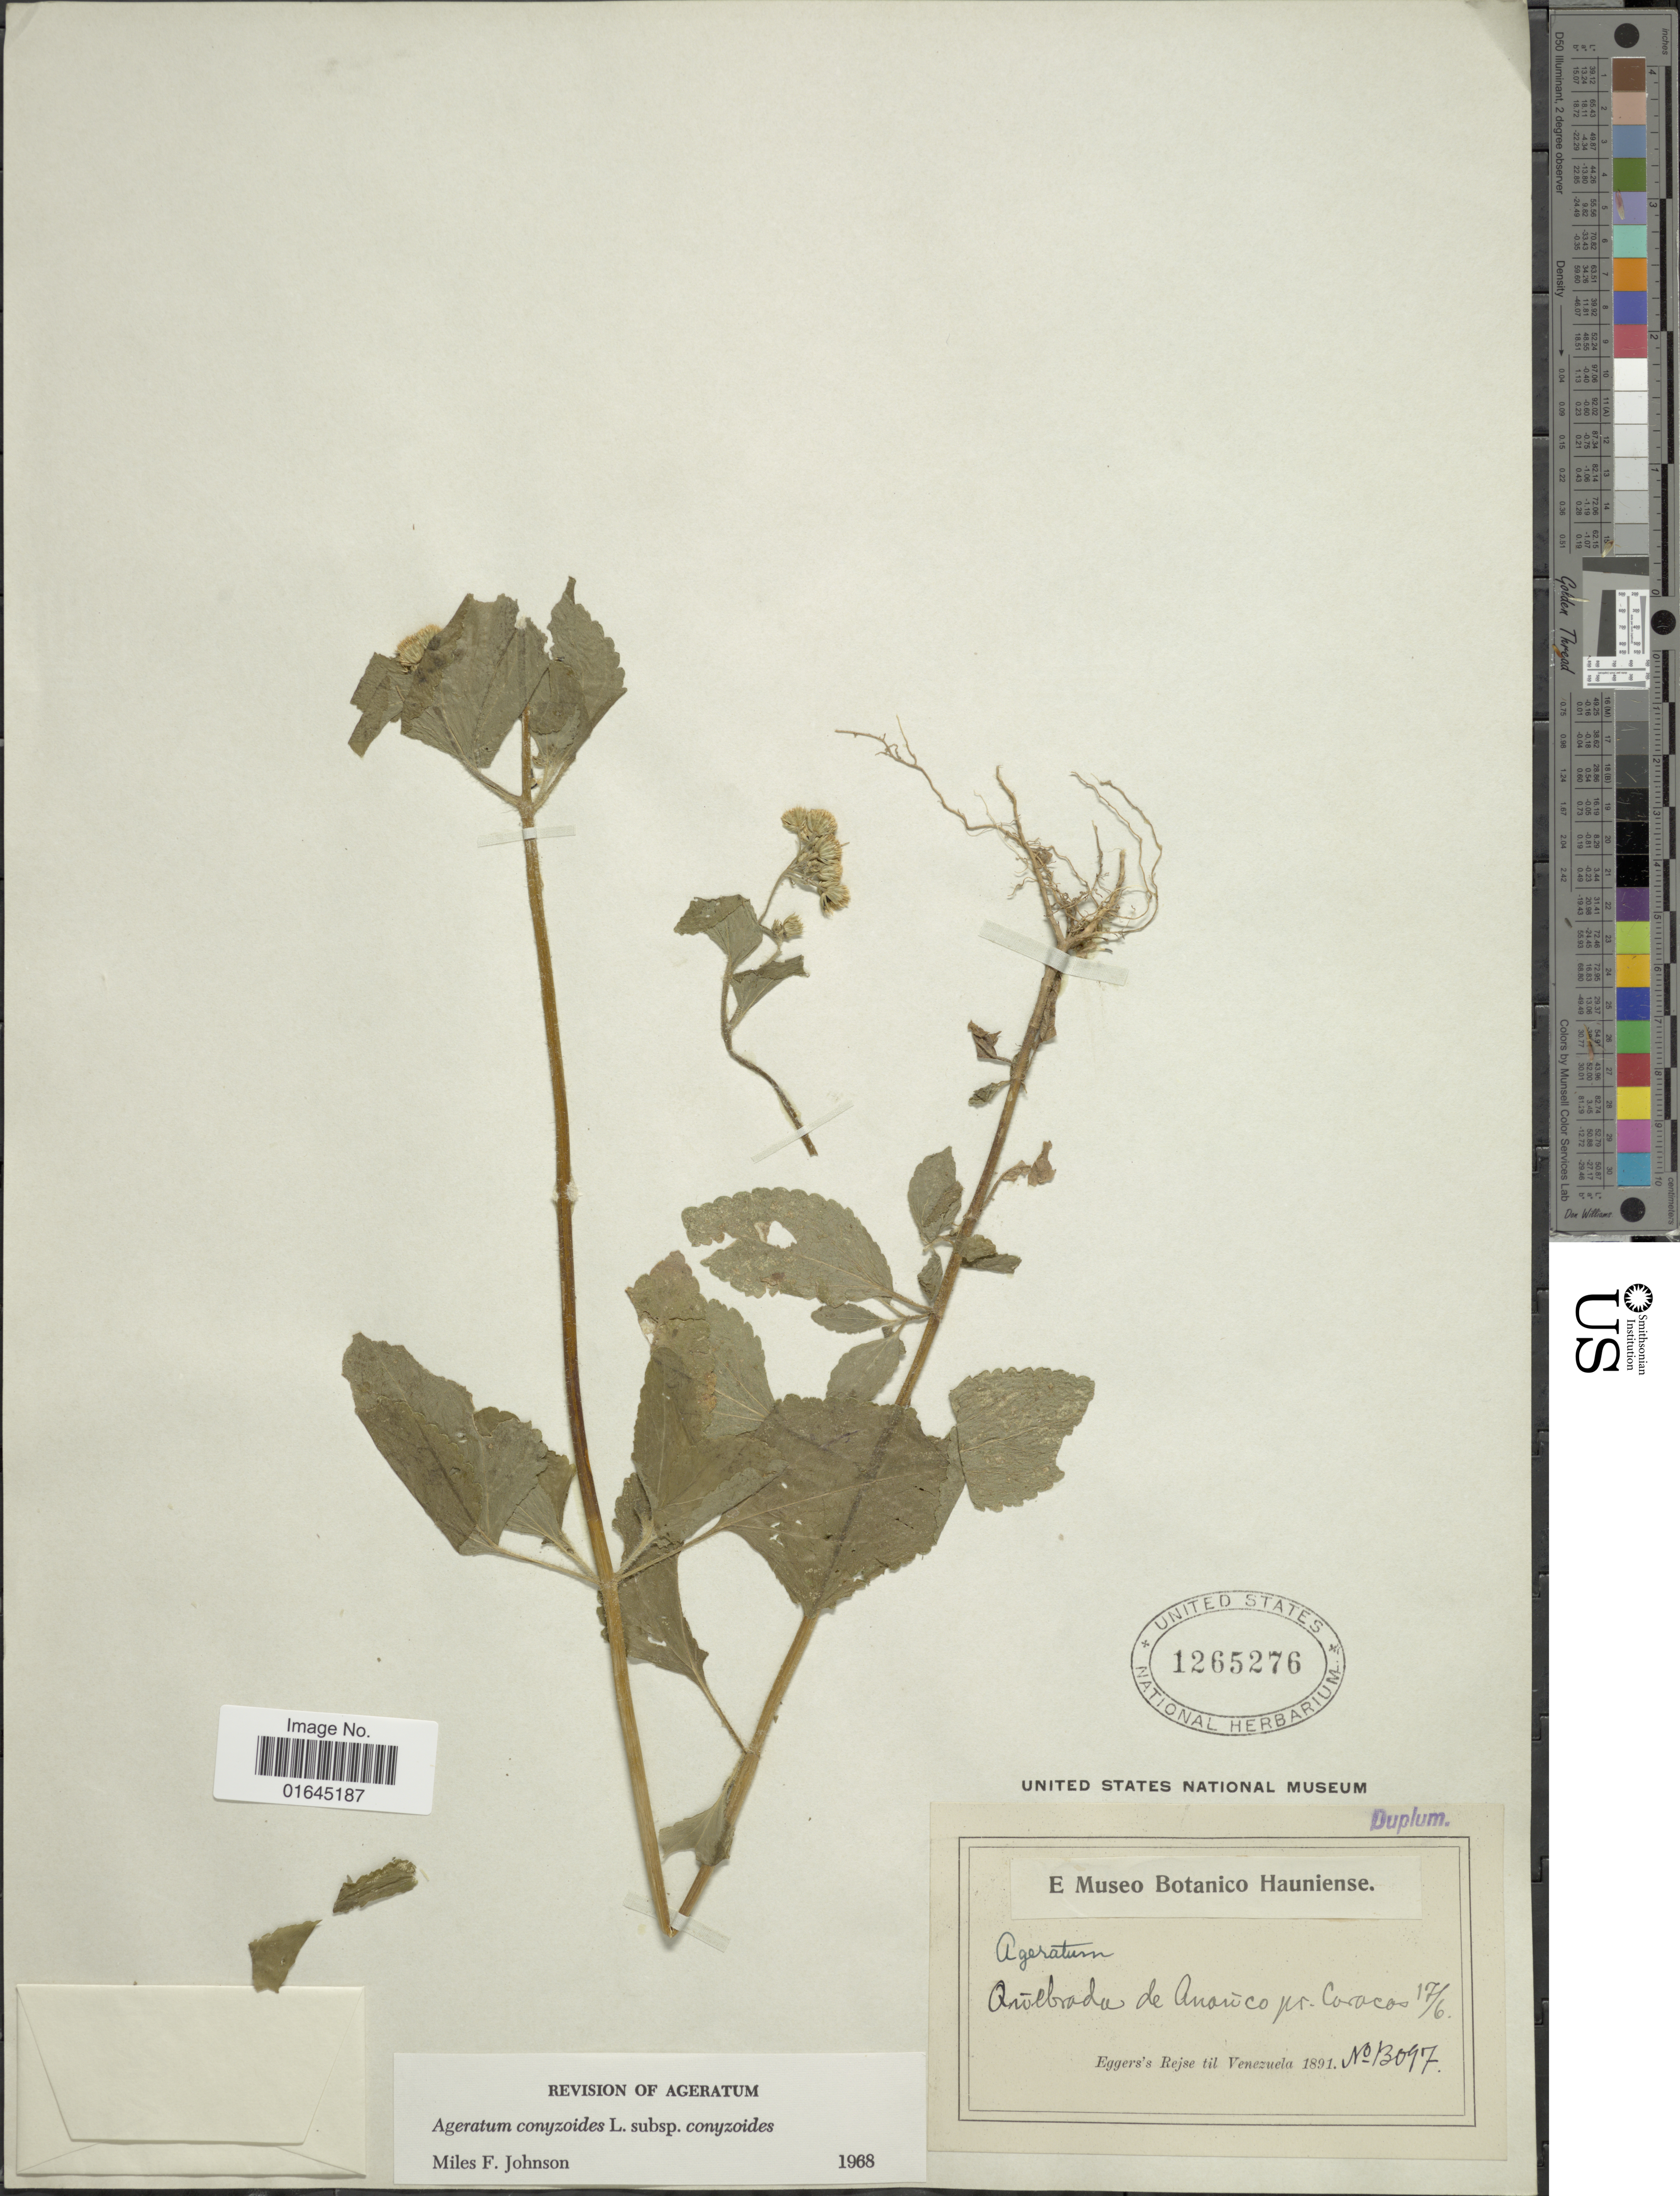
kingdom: Plantae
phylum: Tracheophyta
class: Magnoliopsida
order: Asterales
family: Asteraceae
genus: Ageratum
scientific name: Ageratum conyzoides subsp. conyzoides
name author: L.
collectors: -. Eggers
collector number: B097*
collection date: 1891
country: Venezuela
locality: Venezuela.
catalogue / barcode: US 1265276